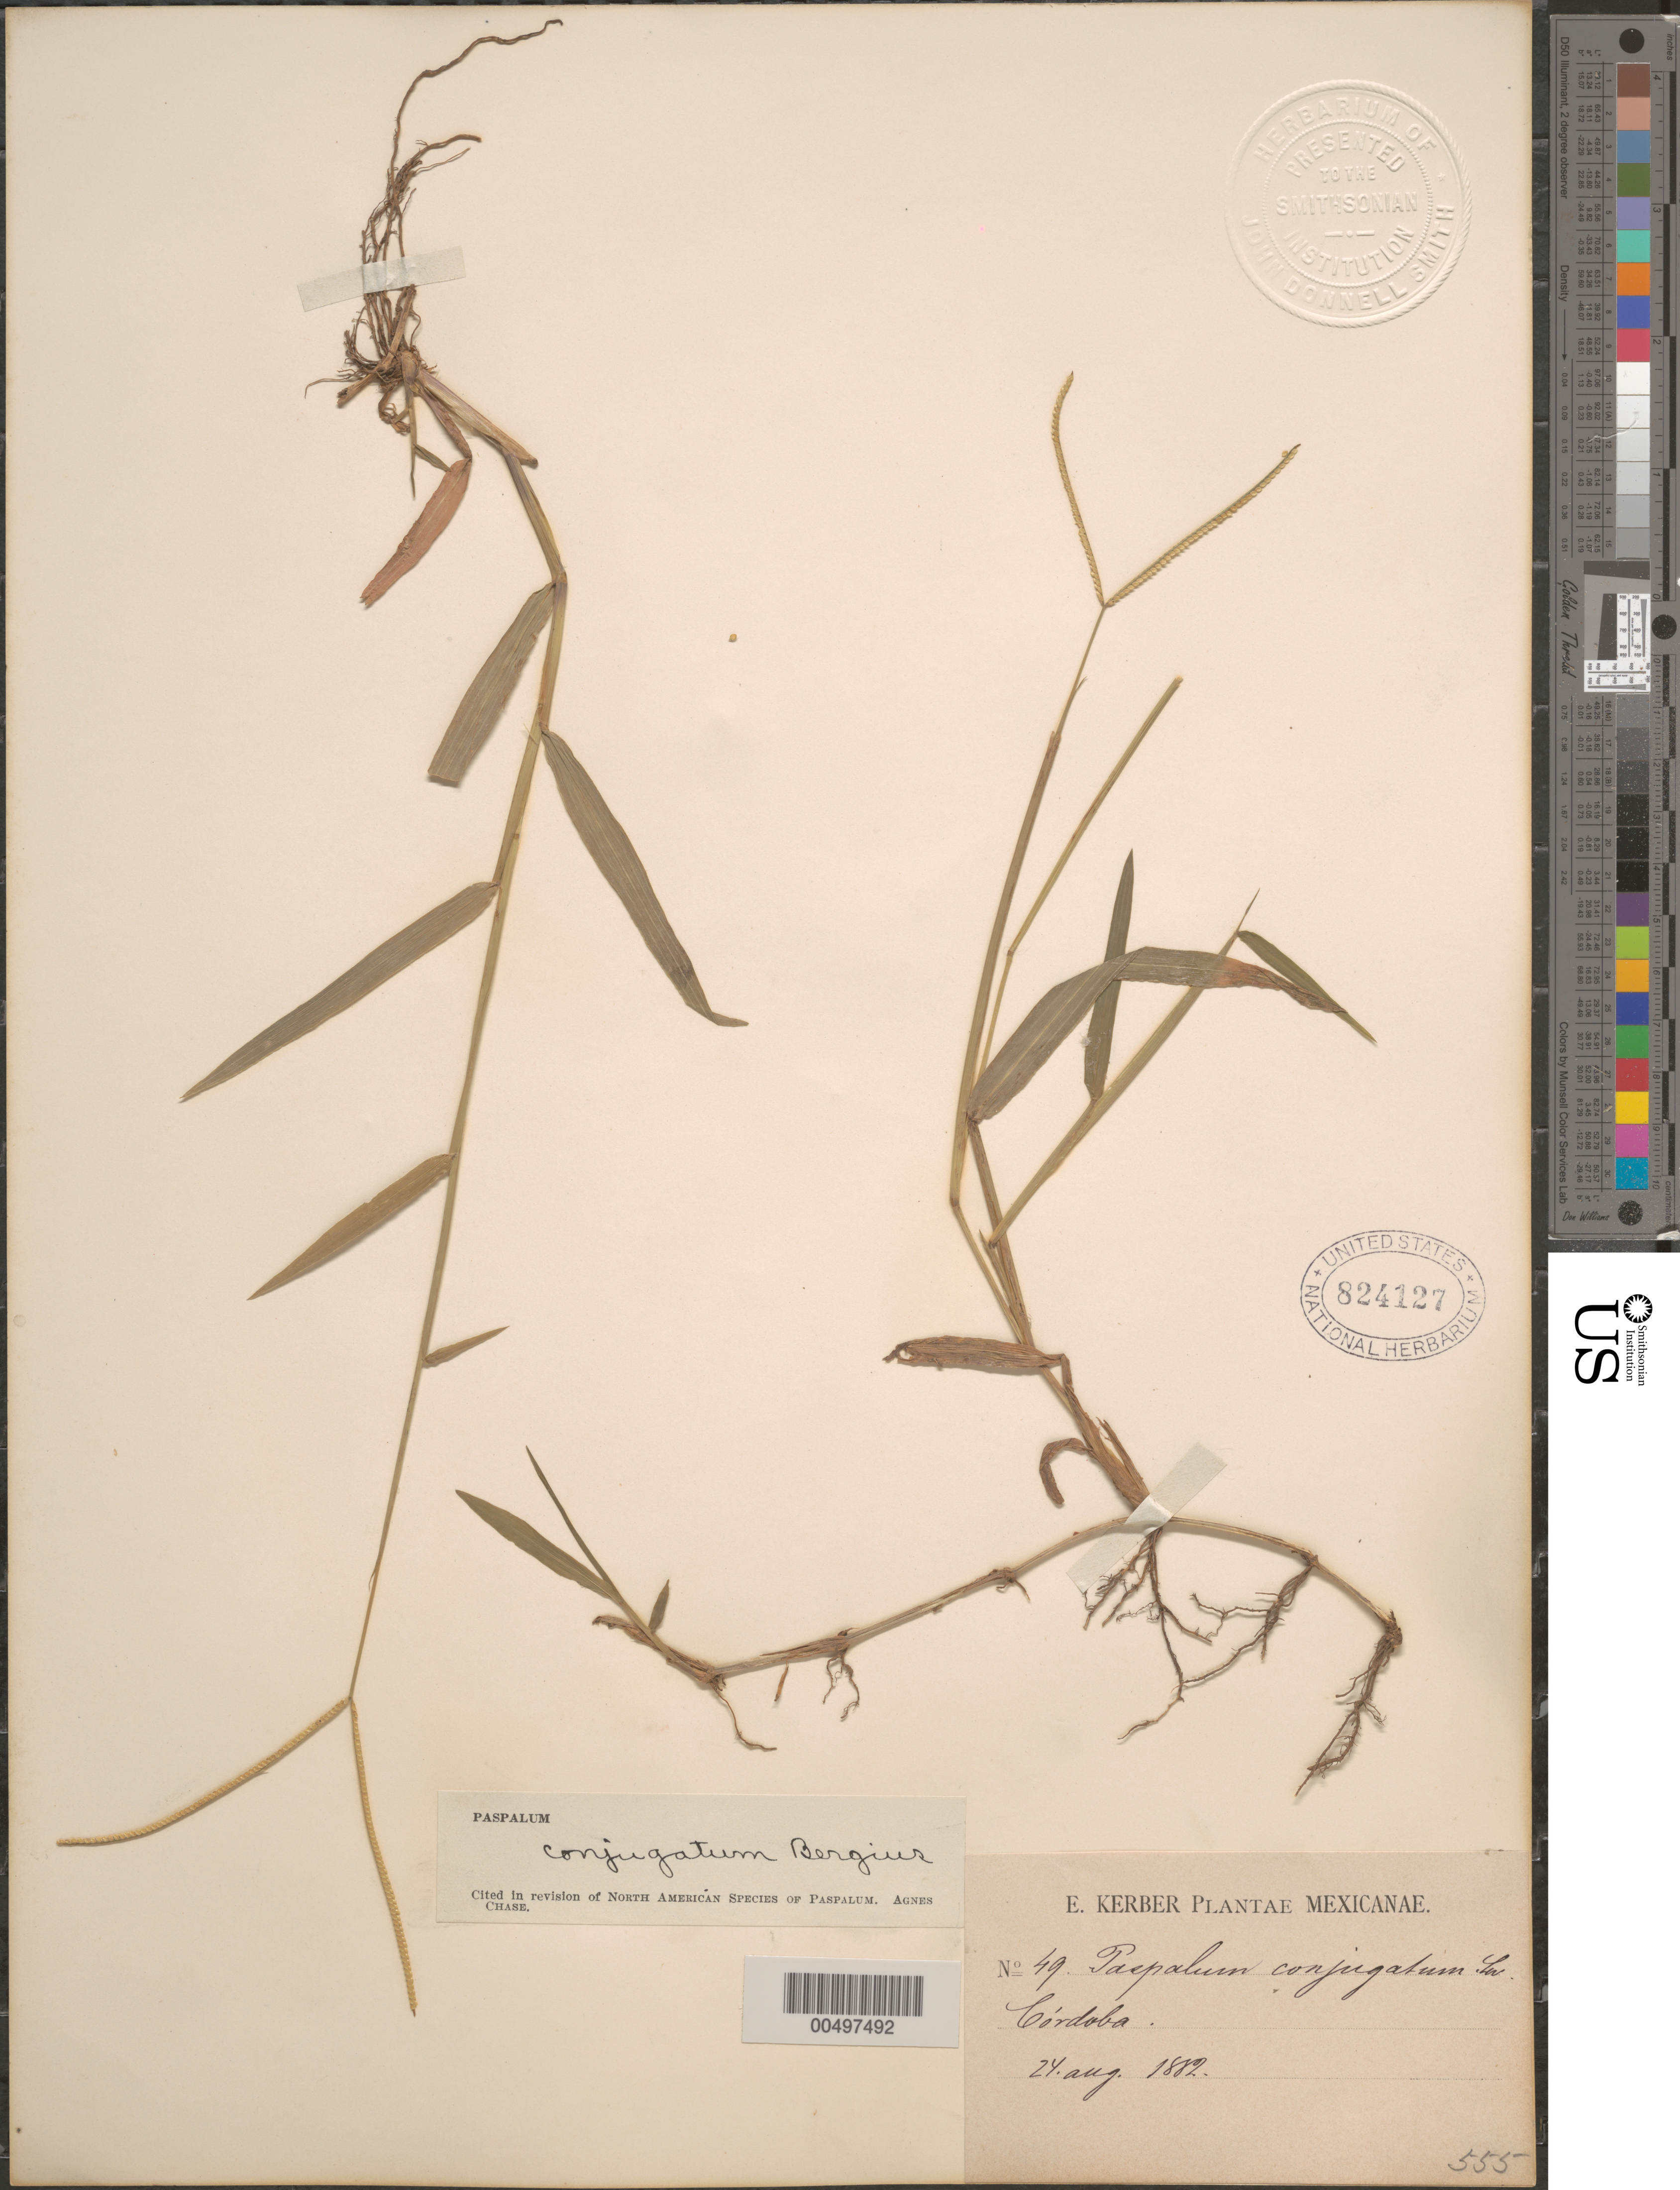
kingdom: Plantae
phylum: Tracheophyta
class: Liliopsida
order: Poales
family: Poaceae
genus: Paspalum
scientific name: Paspalum conjugatum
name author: P.J. Bergius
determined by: Chase, [M.] Agnes, (US)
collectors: E. Kerber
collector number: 49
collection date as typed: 24 Aug 1882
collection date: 1882-08-24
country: Mexico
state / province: Veracruz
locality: Cordoba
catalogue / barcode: US 824127